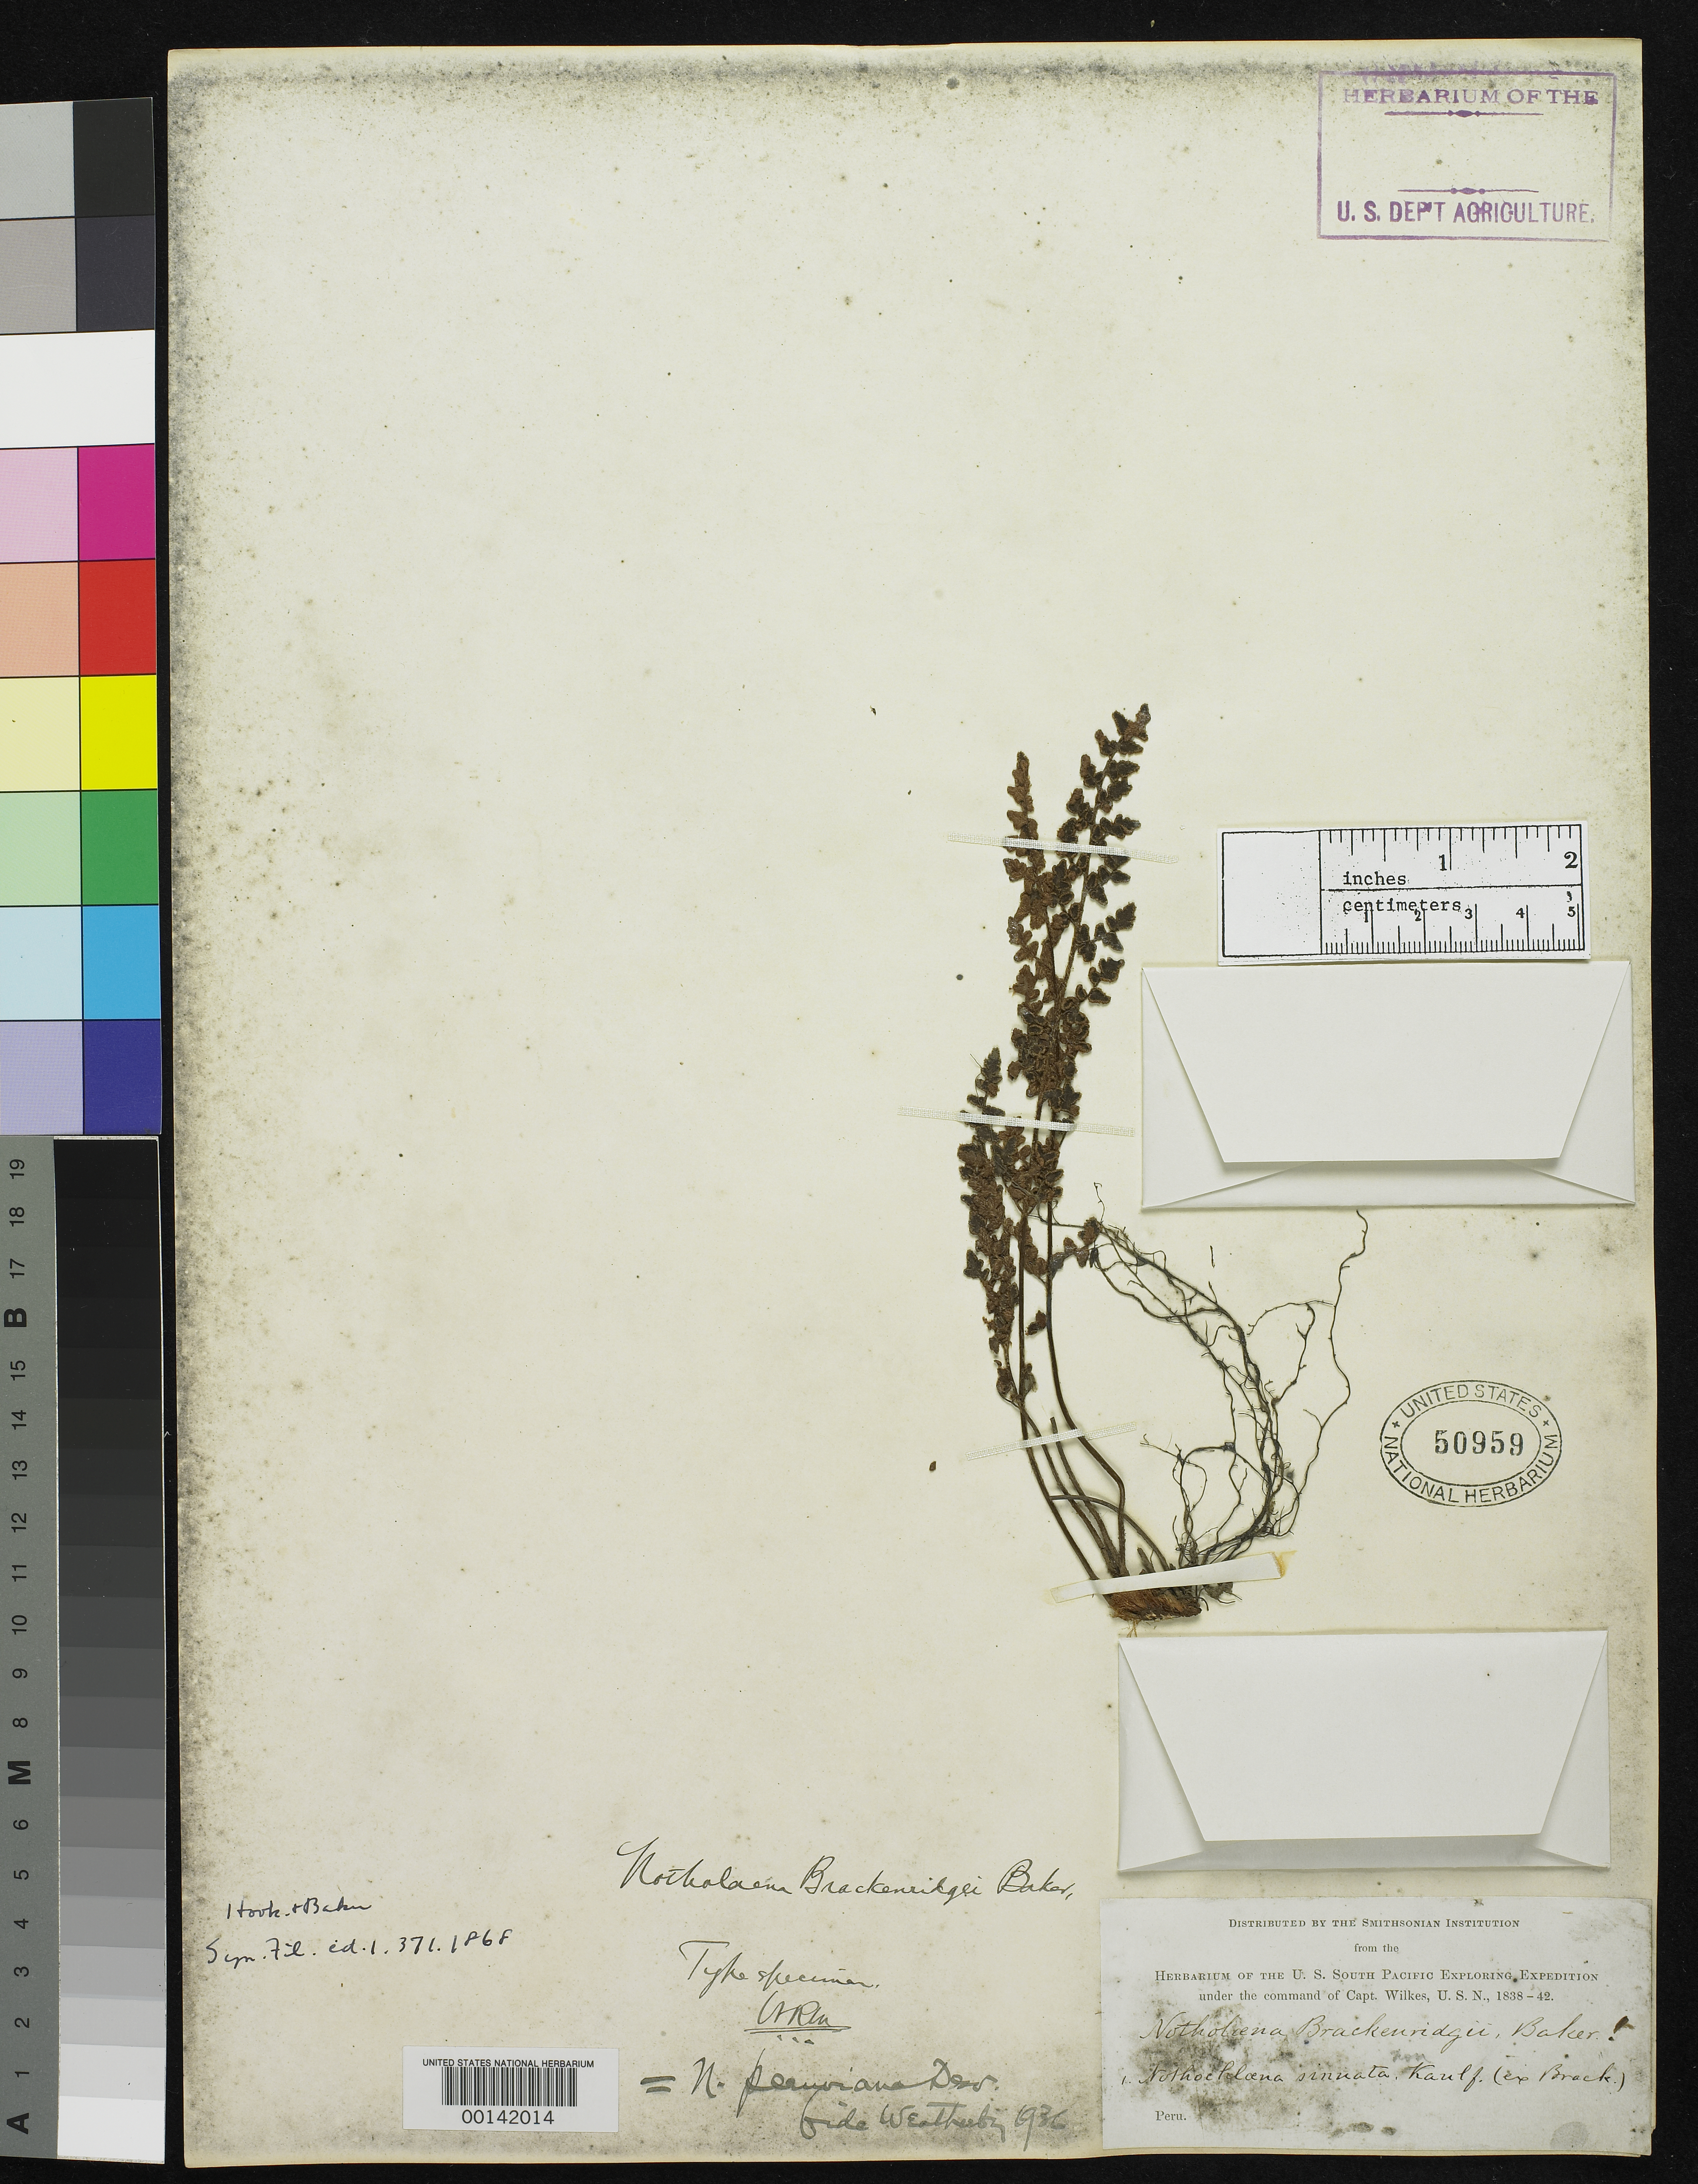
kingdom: Plantae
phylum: Tracheophyta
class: Polypodiopsida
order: Polypodiales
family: Pteridaceae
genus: Notholaena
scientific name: Notholaena brackenridgei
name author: Baker in Hook. & Baker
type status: Type Collection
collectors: Wilkes Explor. Exped.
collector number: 1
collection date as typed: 1838 to -- --- 1842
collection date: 1838/1842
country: Peru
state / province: San Martín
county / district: Mariscal Cáceres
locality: Rio Huallaga, margen Derecha del; Balsa Probana; dtto. Tocache Nuevo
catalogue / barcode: US 50959